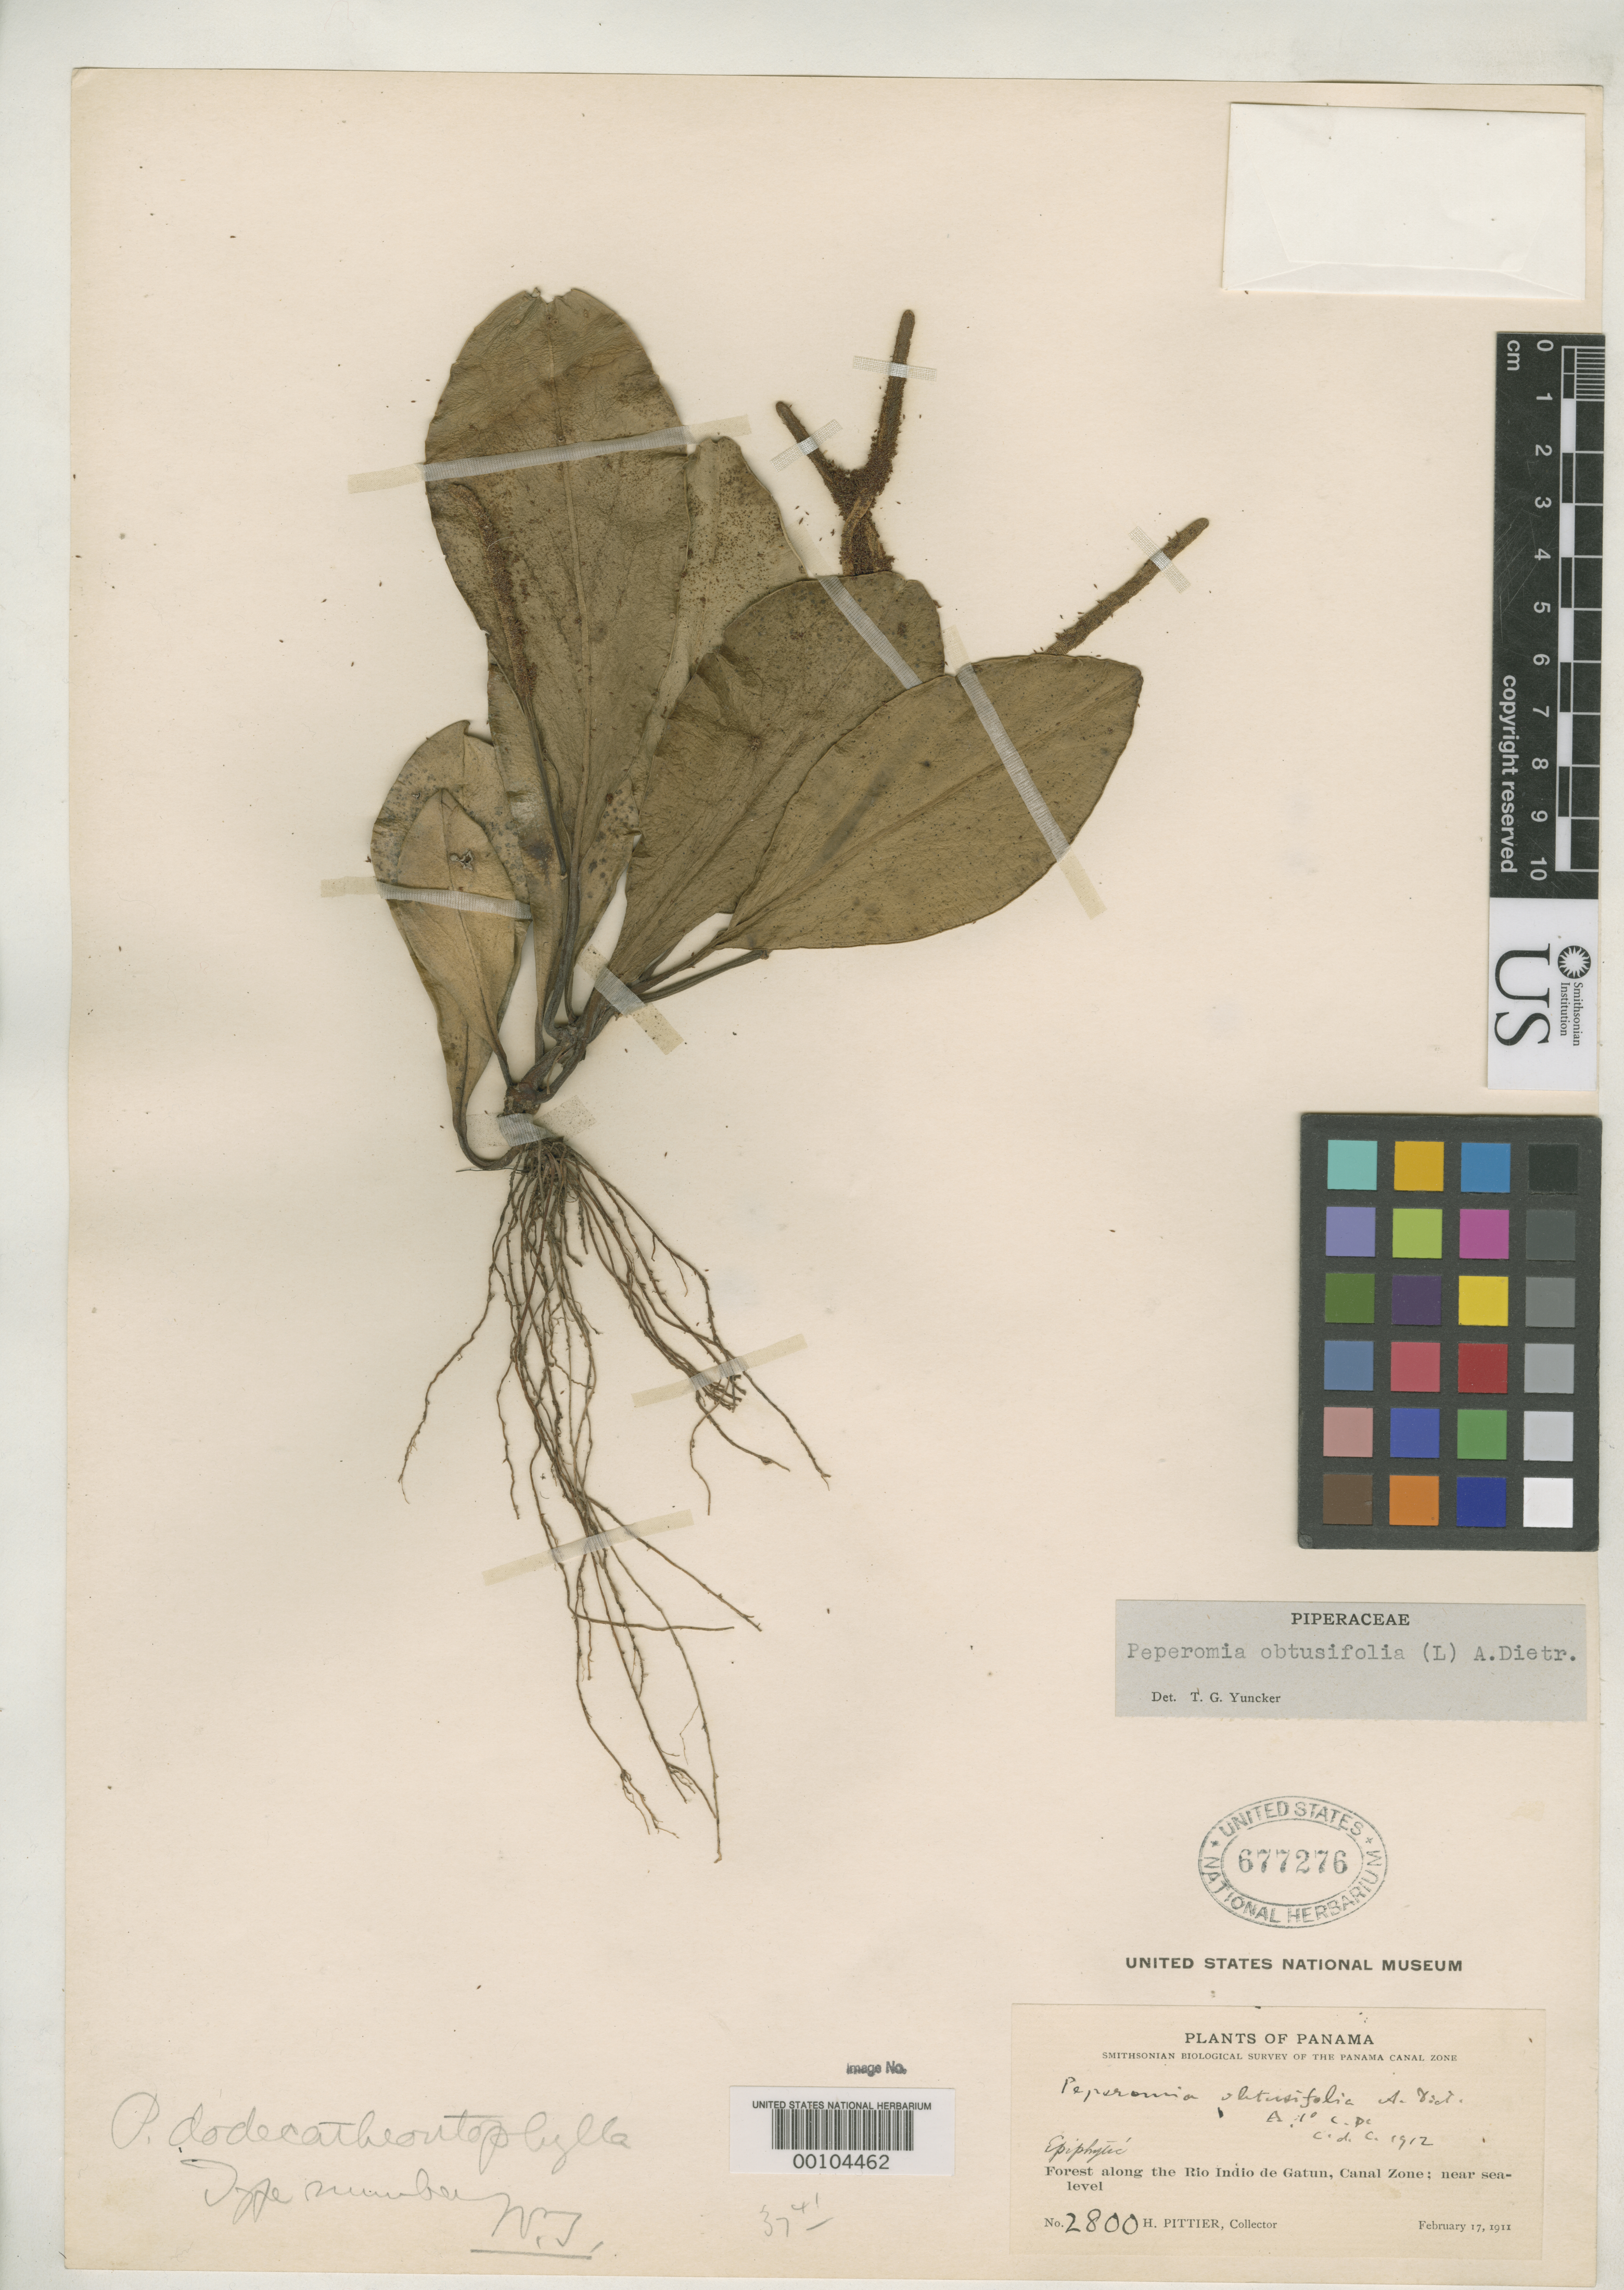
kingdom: Plantae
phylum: Tracheophyta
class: Magnoliopsida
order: Piperales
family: Piperaceae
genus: Peperomia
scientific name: Peperomia dodecatheontophylla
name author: Trel.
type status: Isotype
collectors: H. F. Pittier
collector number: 2800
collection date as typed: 17 Feb 1911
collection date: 1911-02-17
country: Panama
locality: Rio Indio de Gatum.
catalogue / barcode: US 677276